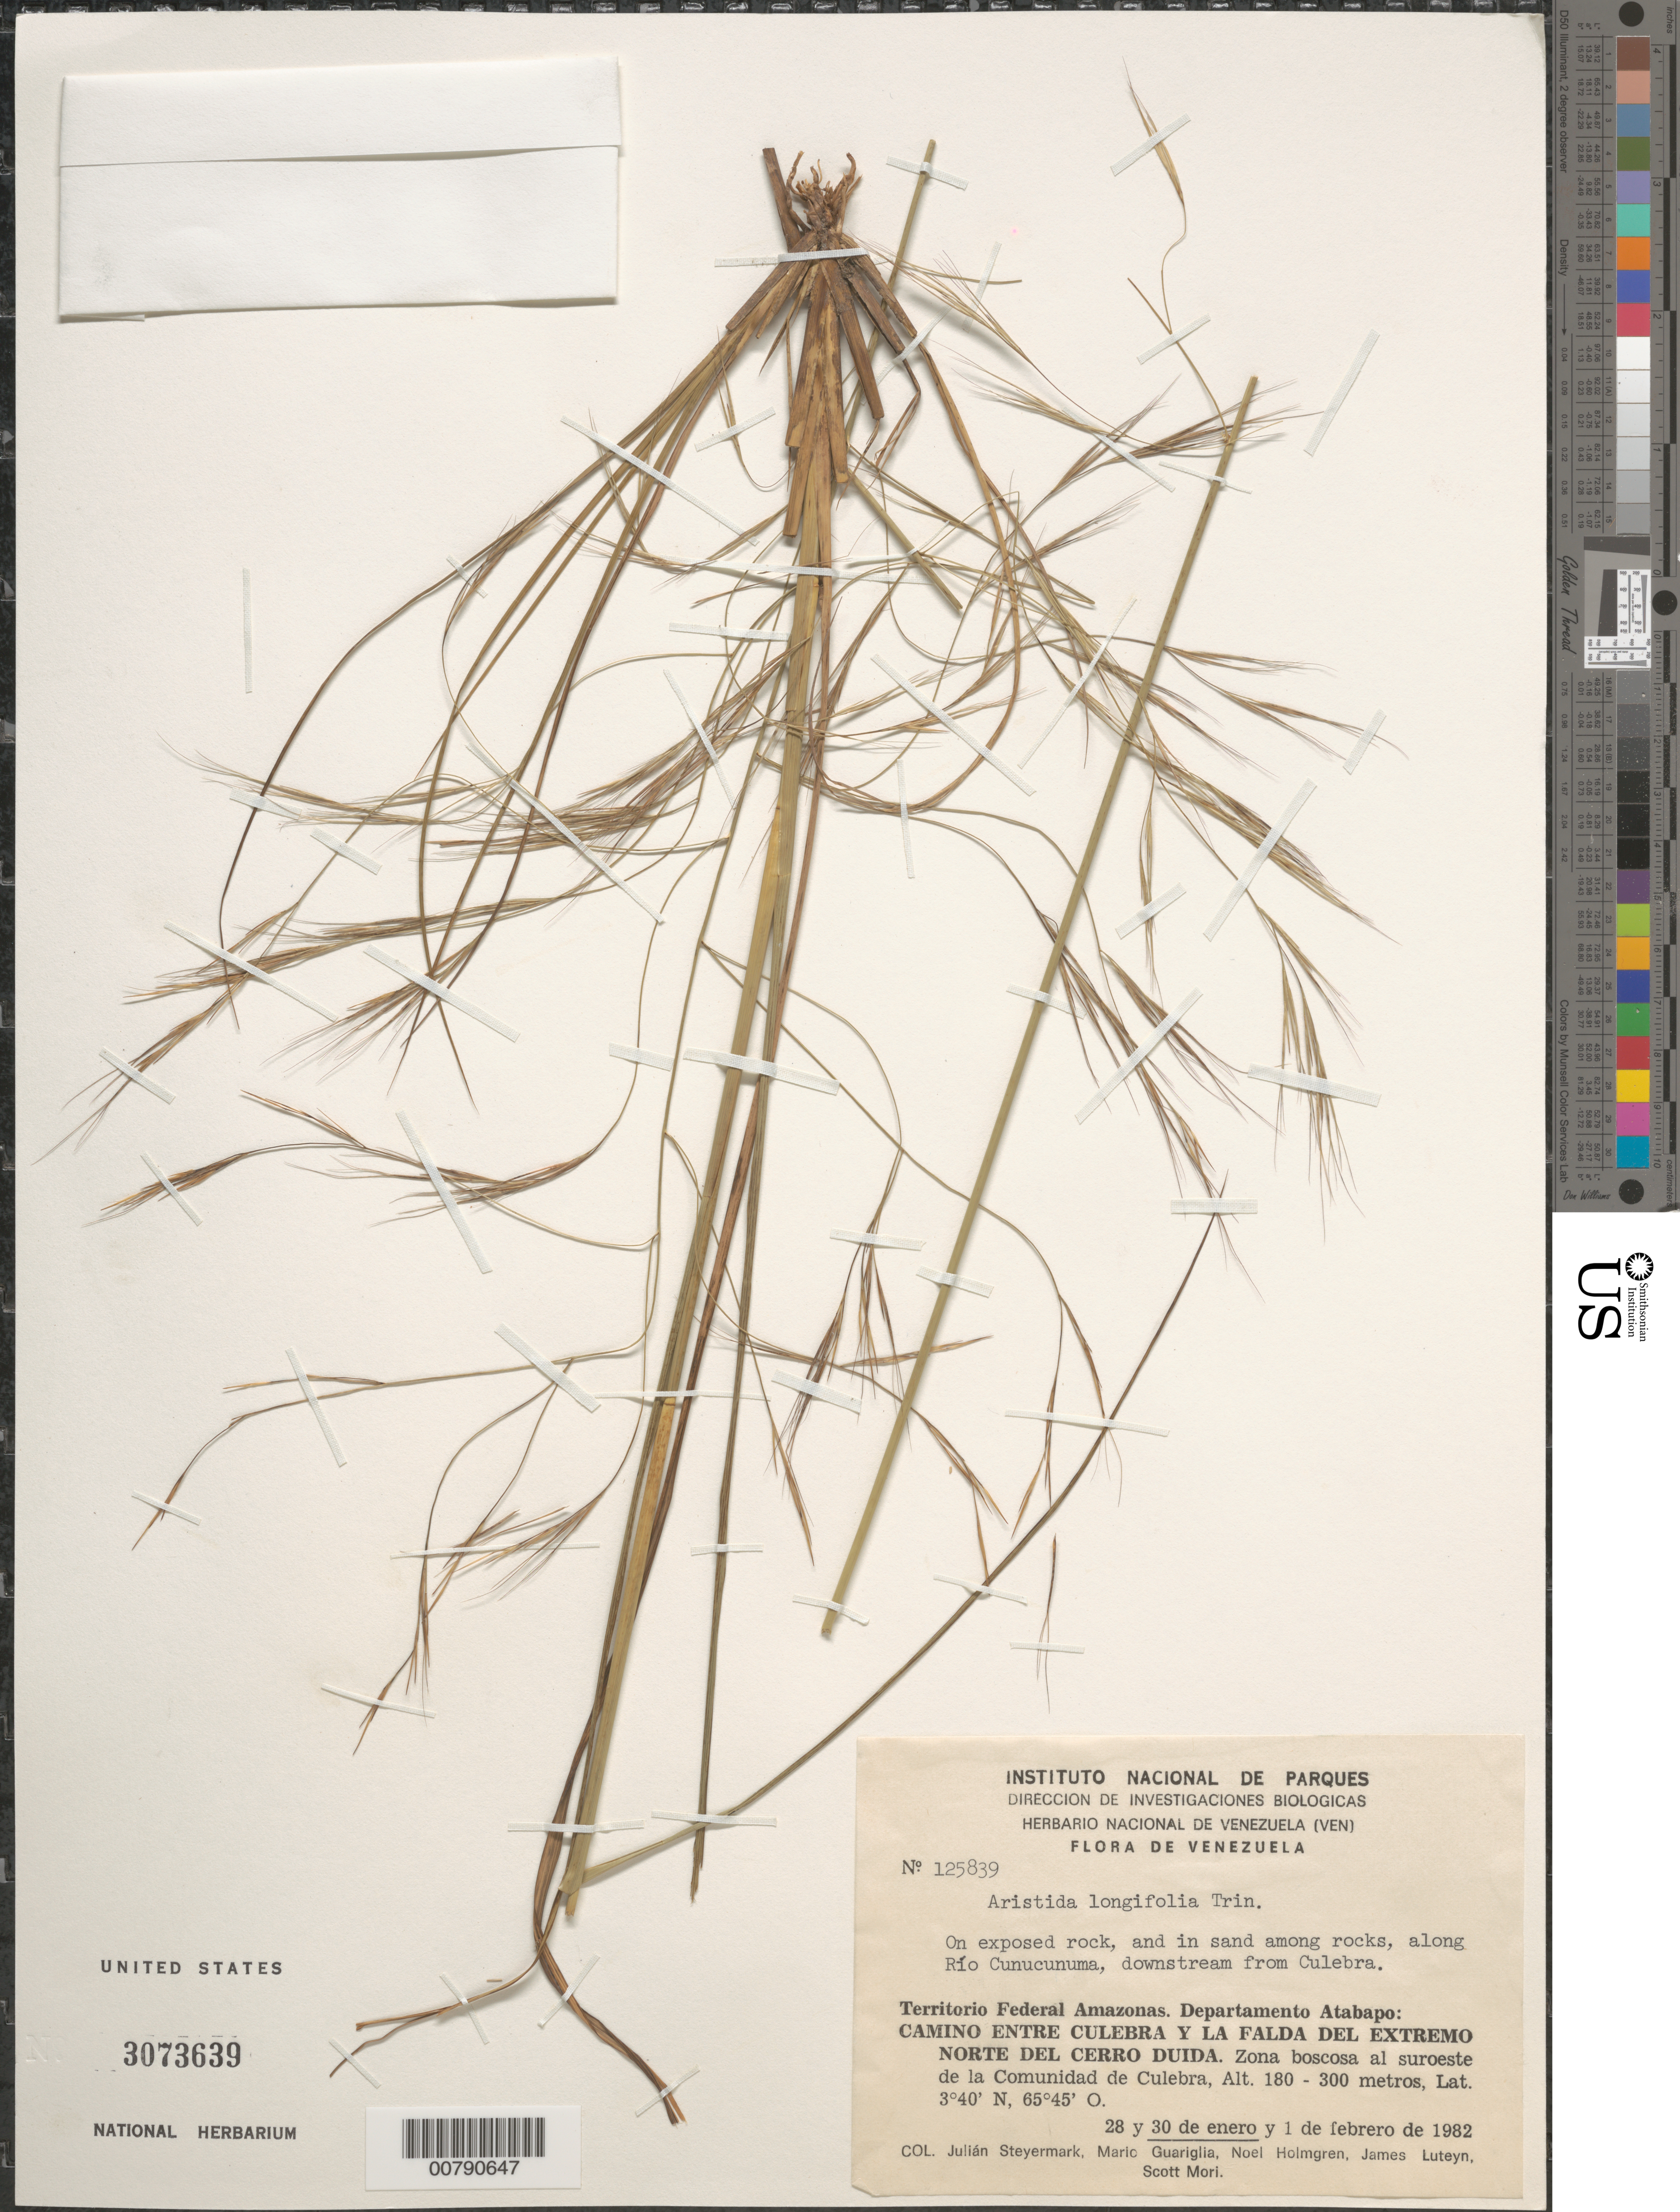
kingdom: Plantae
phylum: Tracheophyta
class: Liliopsida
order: Poales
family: Poaceae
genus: Aristida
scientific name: Aristida longifolia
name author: Trin.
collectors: J. Steyermark, M. Guariglia P., N. H. Holmgren, J. L. Luteyn & S. Mori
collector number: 125839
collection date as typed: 28-30 January 1982 and 6-8 February 1982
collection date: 1982-01-28/1982-02-08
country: Venezuela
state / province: Amazonas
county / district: Atabapo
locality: Río Cunucunuma, entre las Communidades de Culebra y Huachamacari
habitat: Zona boscosa. On exposed rock and in sand among rocks along rio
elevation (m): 180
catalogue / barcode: US 3073639